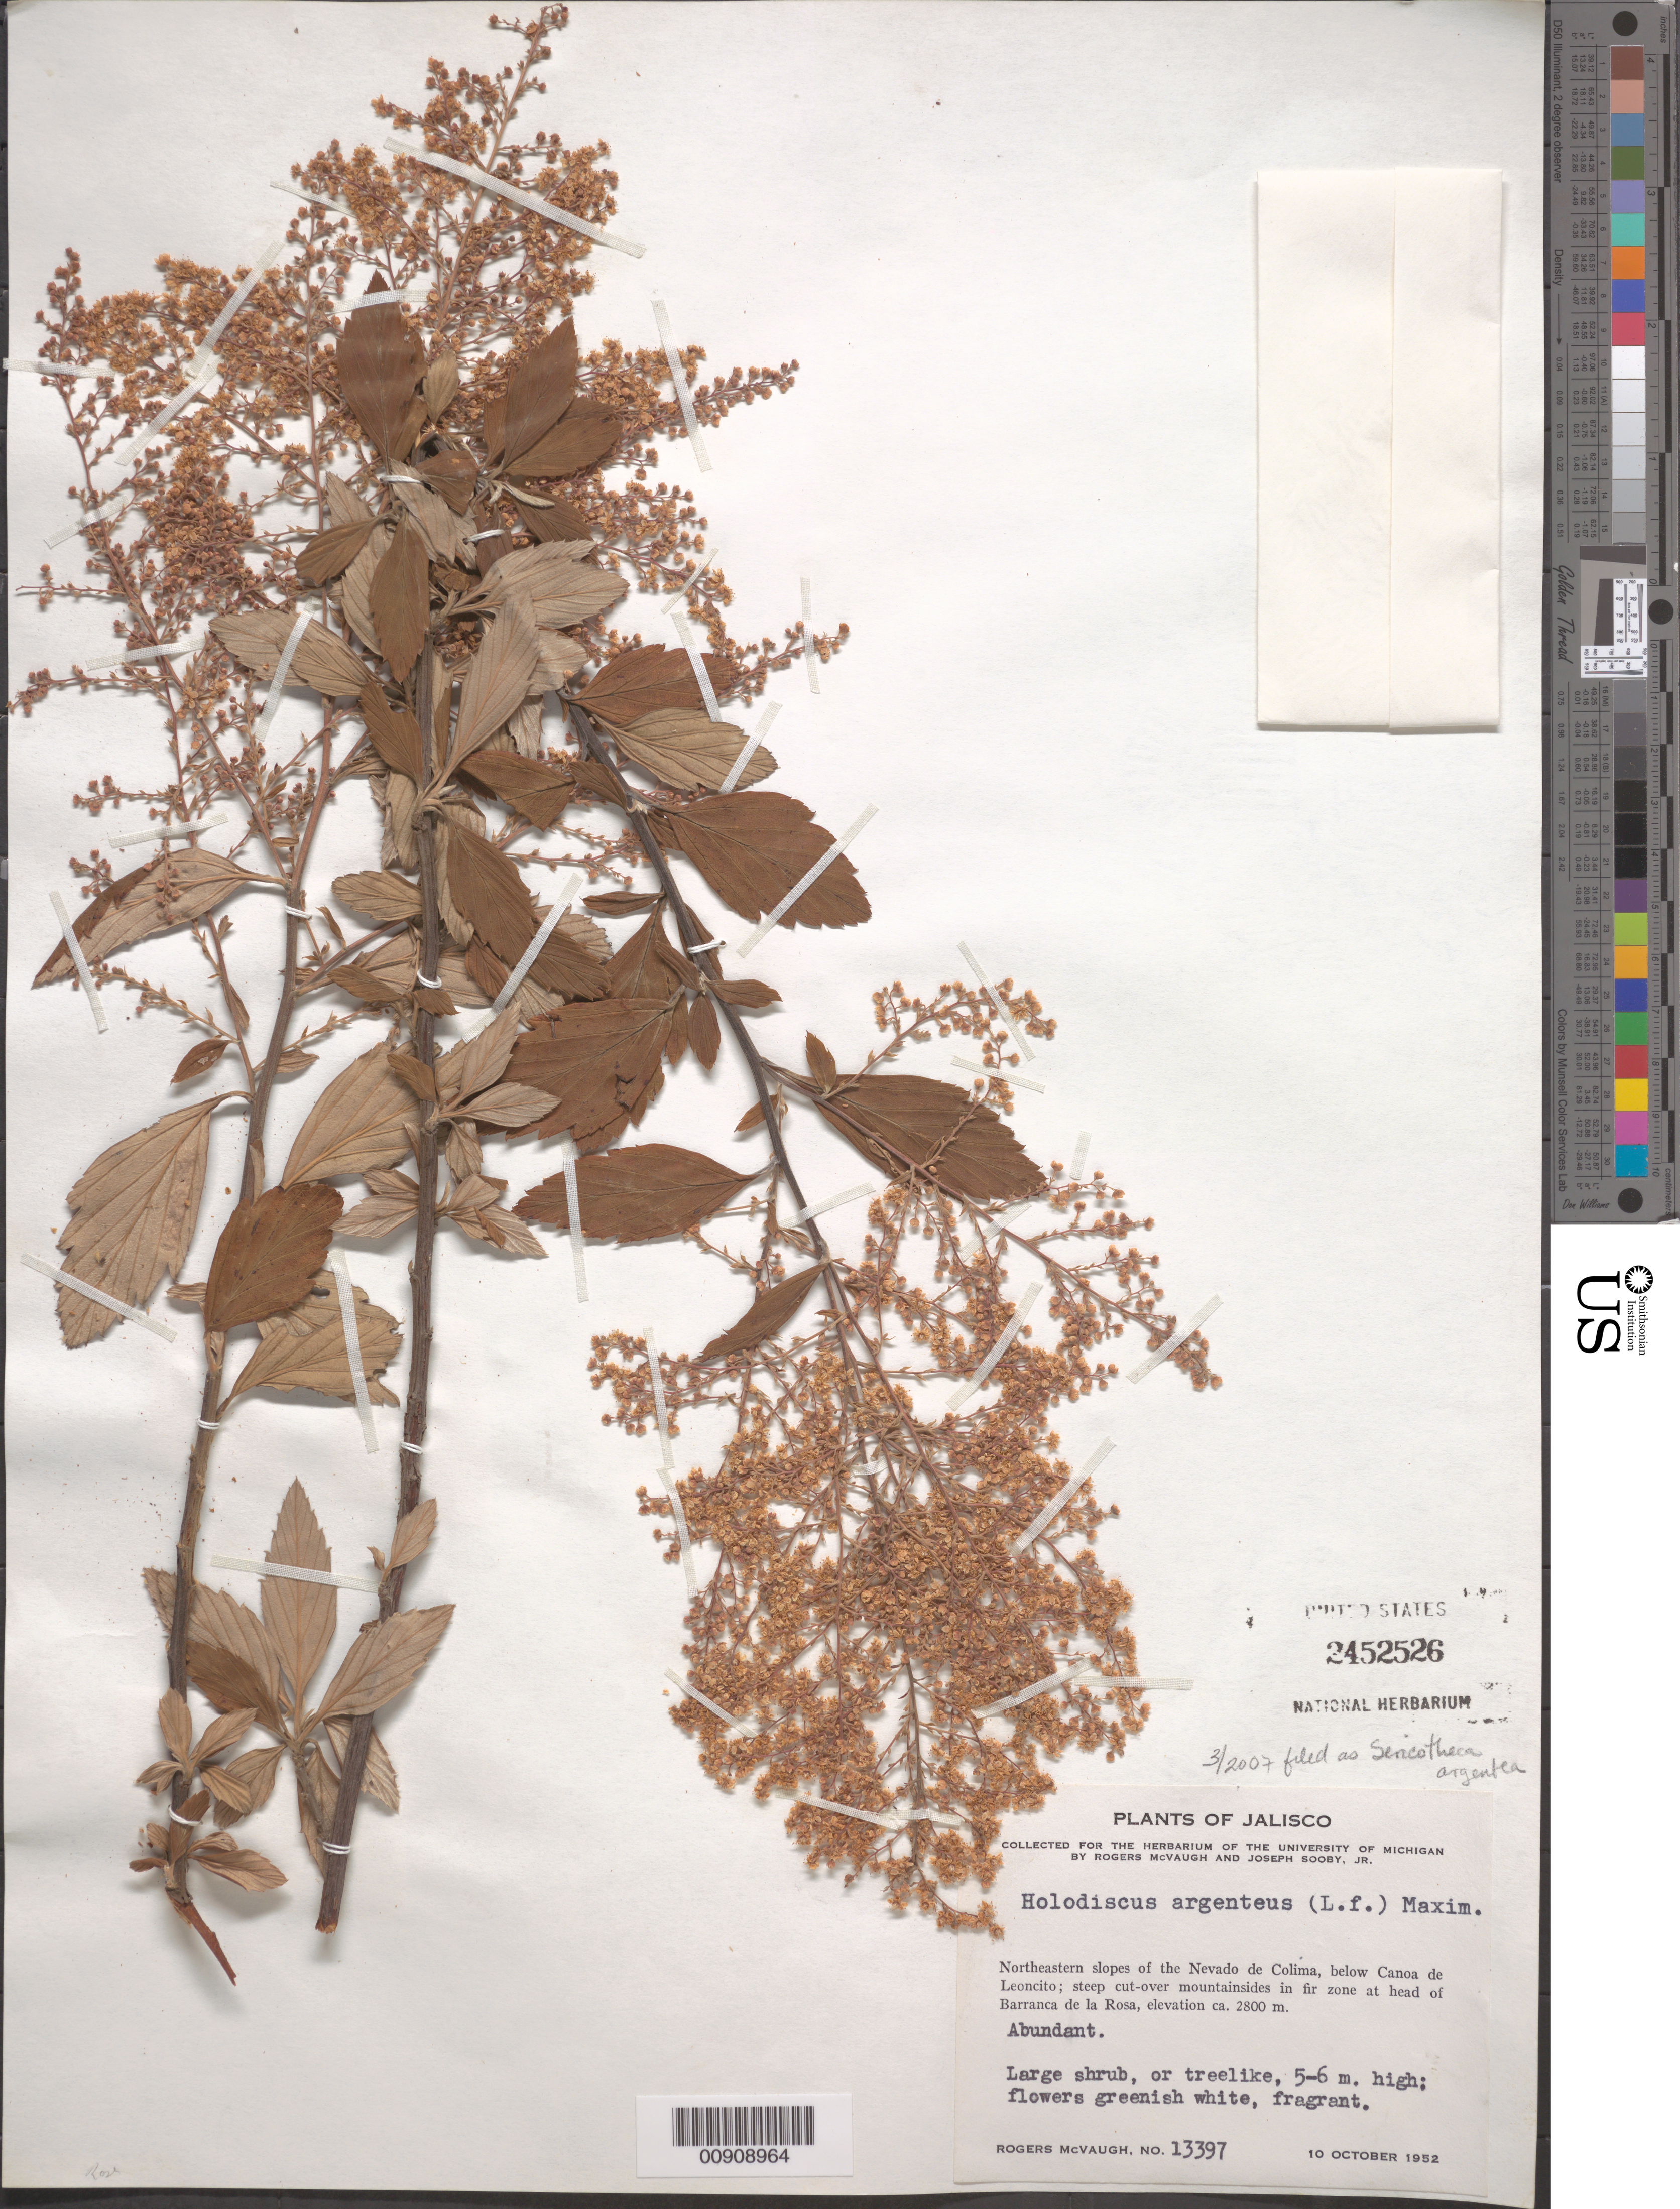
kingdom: Plantae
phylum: Tracheophyta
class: Magnoliopsida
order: Rosales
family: Rosaceae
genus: Holodiscus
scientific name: Holodiscus argenteus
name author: (L. f.) Maxim.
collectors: R. McVaugh & J. Sooby Jr.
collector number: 13397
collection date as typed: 10 Oct 1952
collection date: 1952-10-10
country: Mexico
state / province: Jalisco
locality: Northeastern slopes of the Nevado de Colima, below Canoa de Leoncito. Steep cut-over mountainsides in fir zone at head of Barranca de la Rosa.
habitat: Steep cut-over mountainsides in fir zone.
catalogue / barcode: US 2452526